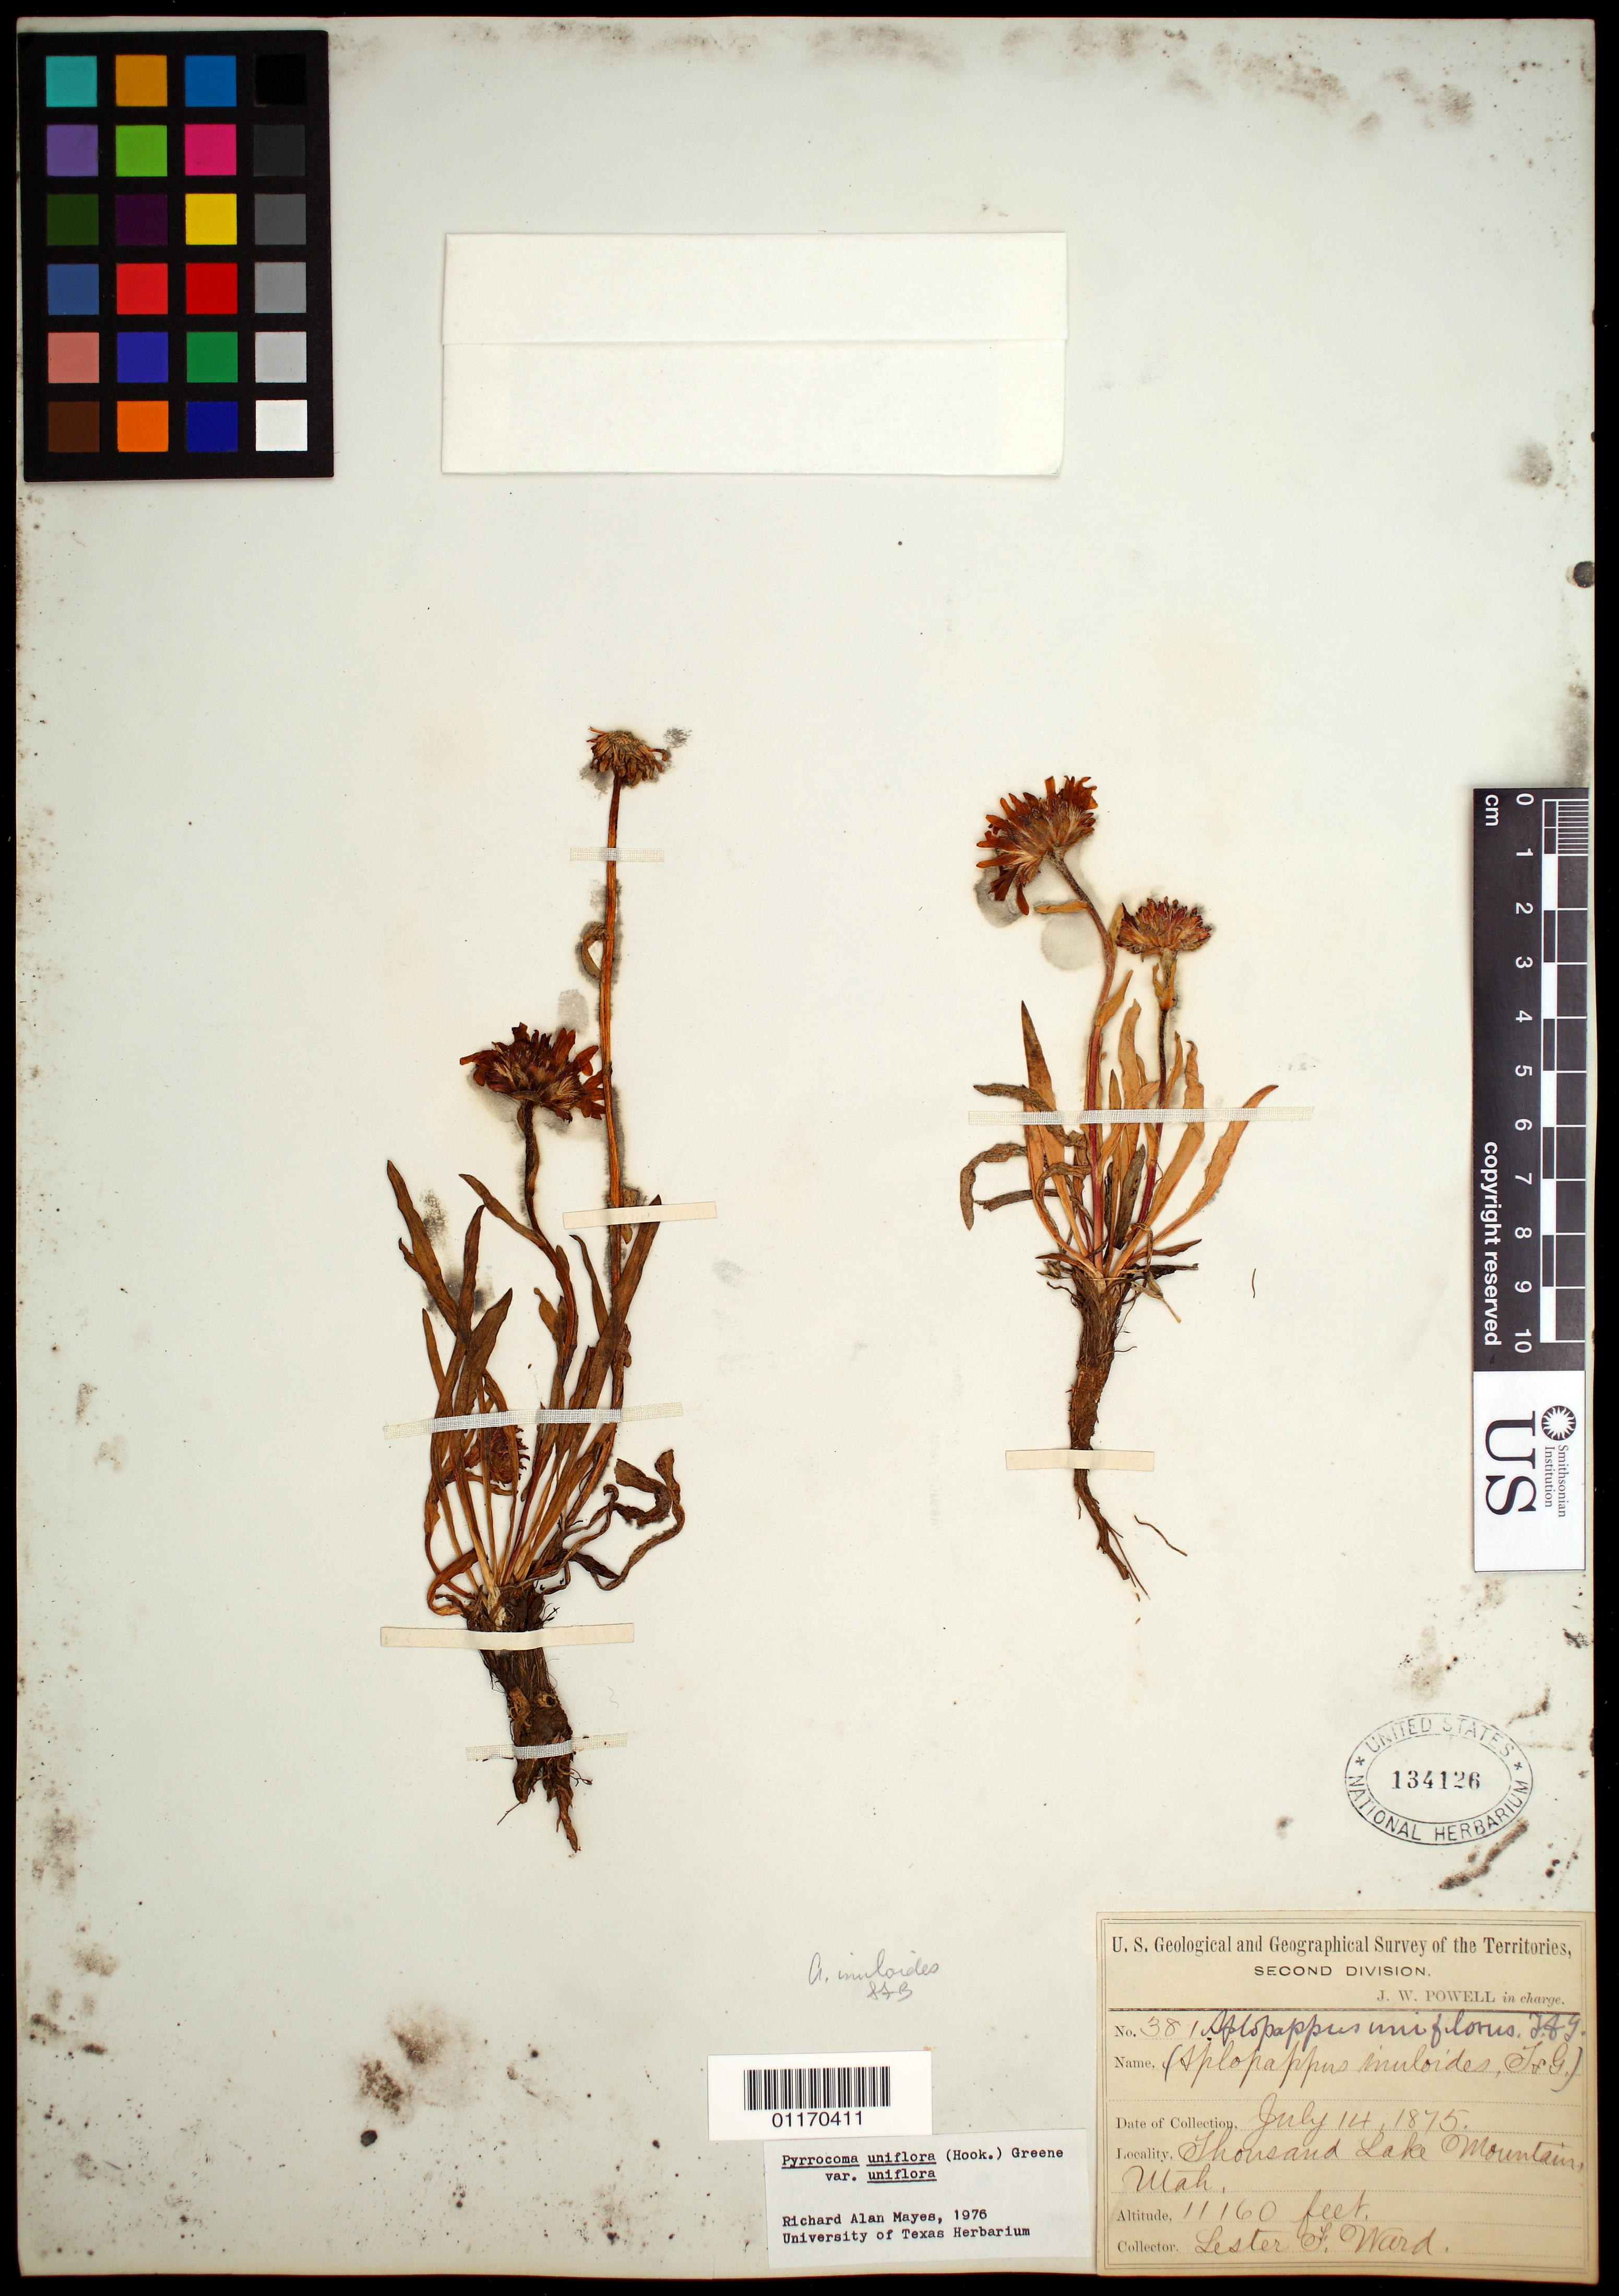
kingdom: Plantae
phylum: Tracheophyta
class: Magnoliopsida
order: Asterales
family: Asteraceae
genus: Pyrrocoma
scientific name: Pyrrocoma uniflora var. uniflora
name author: (Hook.) Greene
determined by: Mayes, R. A.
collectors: L. F. Ward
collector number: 381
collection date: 1875-07-14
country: United States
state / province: Utah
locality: Thousand Lake Mountain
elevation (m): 3402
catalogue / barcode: US 134126